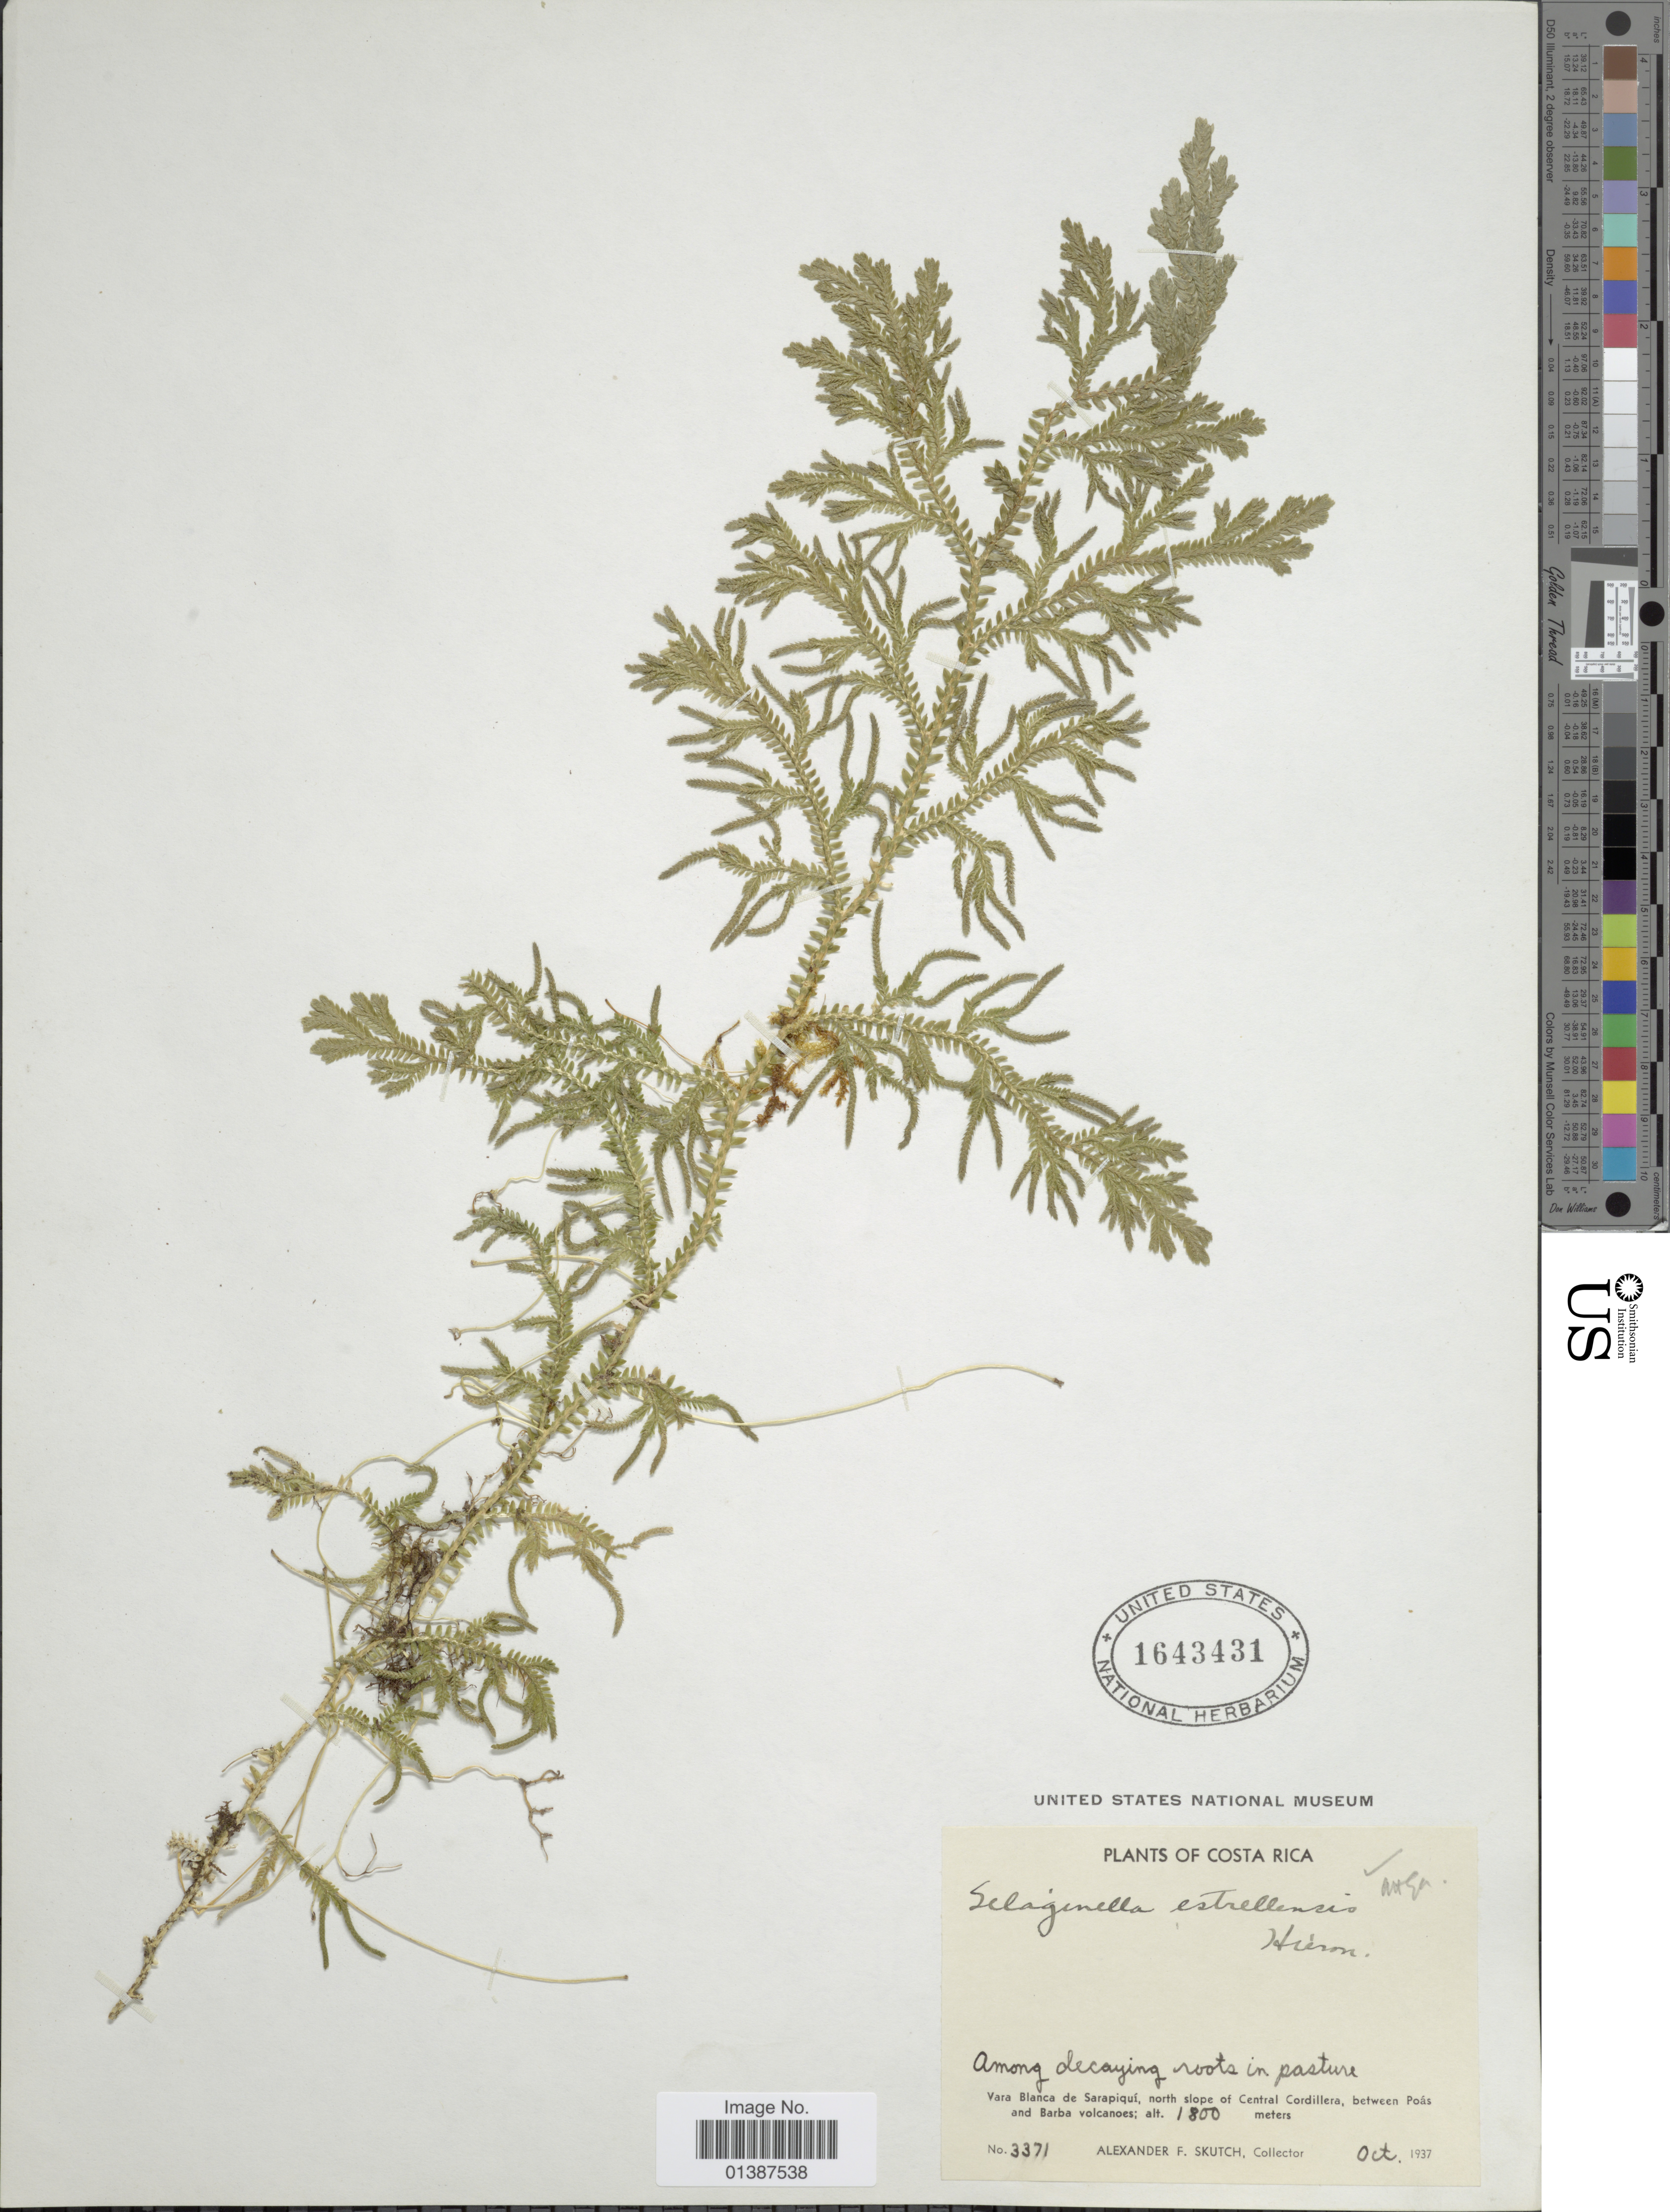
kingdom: Plantae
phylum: Tracheophyta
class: Lycopodiopsida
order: Selaginellales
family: Selaginellaceae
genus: Selaginella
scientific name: Selaginella estrellensis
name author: Hieron.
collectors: A. F. Skutch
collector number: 3371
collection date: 1937-10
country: Costa Rica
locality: Vara Blanca de Sarapiquí, north slope of Central Cordillera, between Poás and Barba volcanoes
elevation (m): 1800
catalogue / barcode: US 1643431